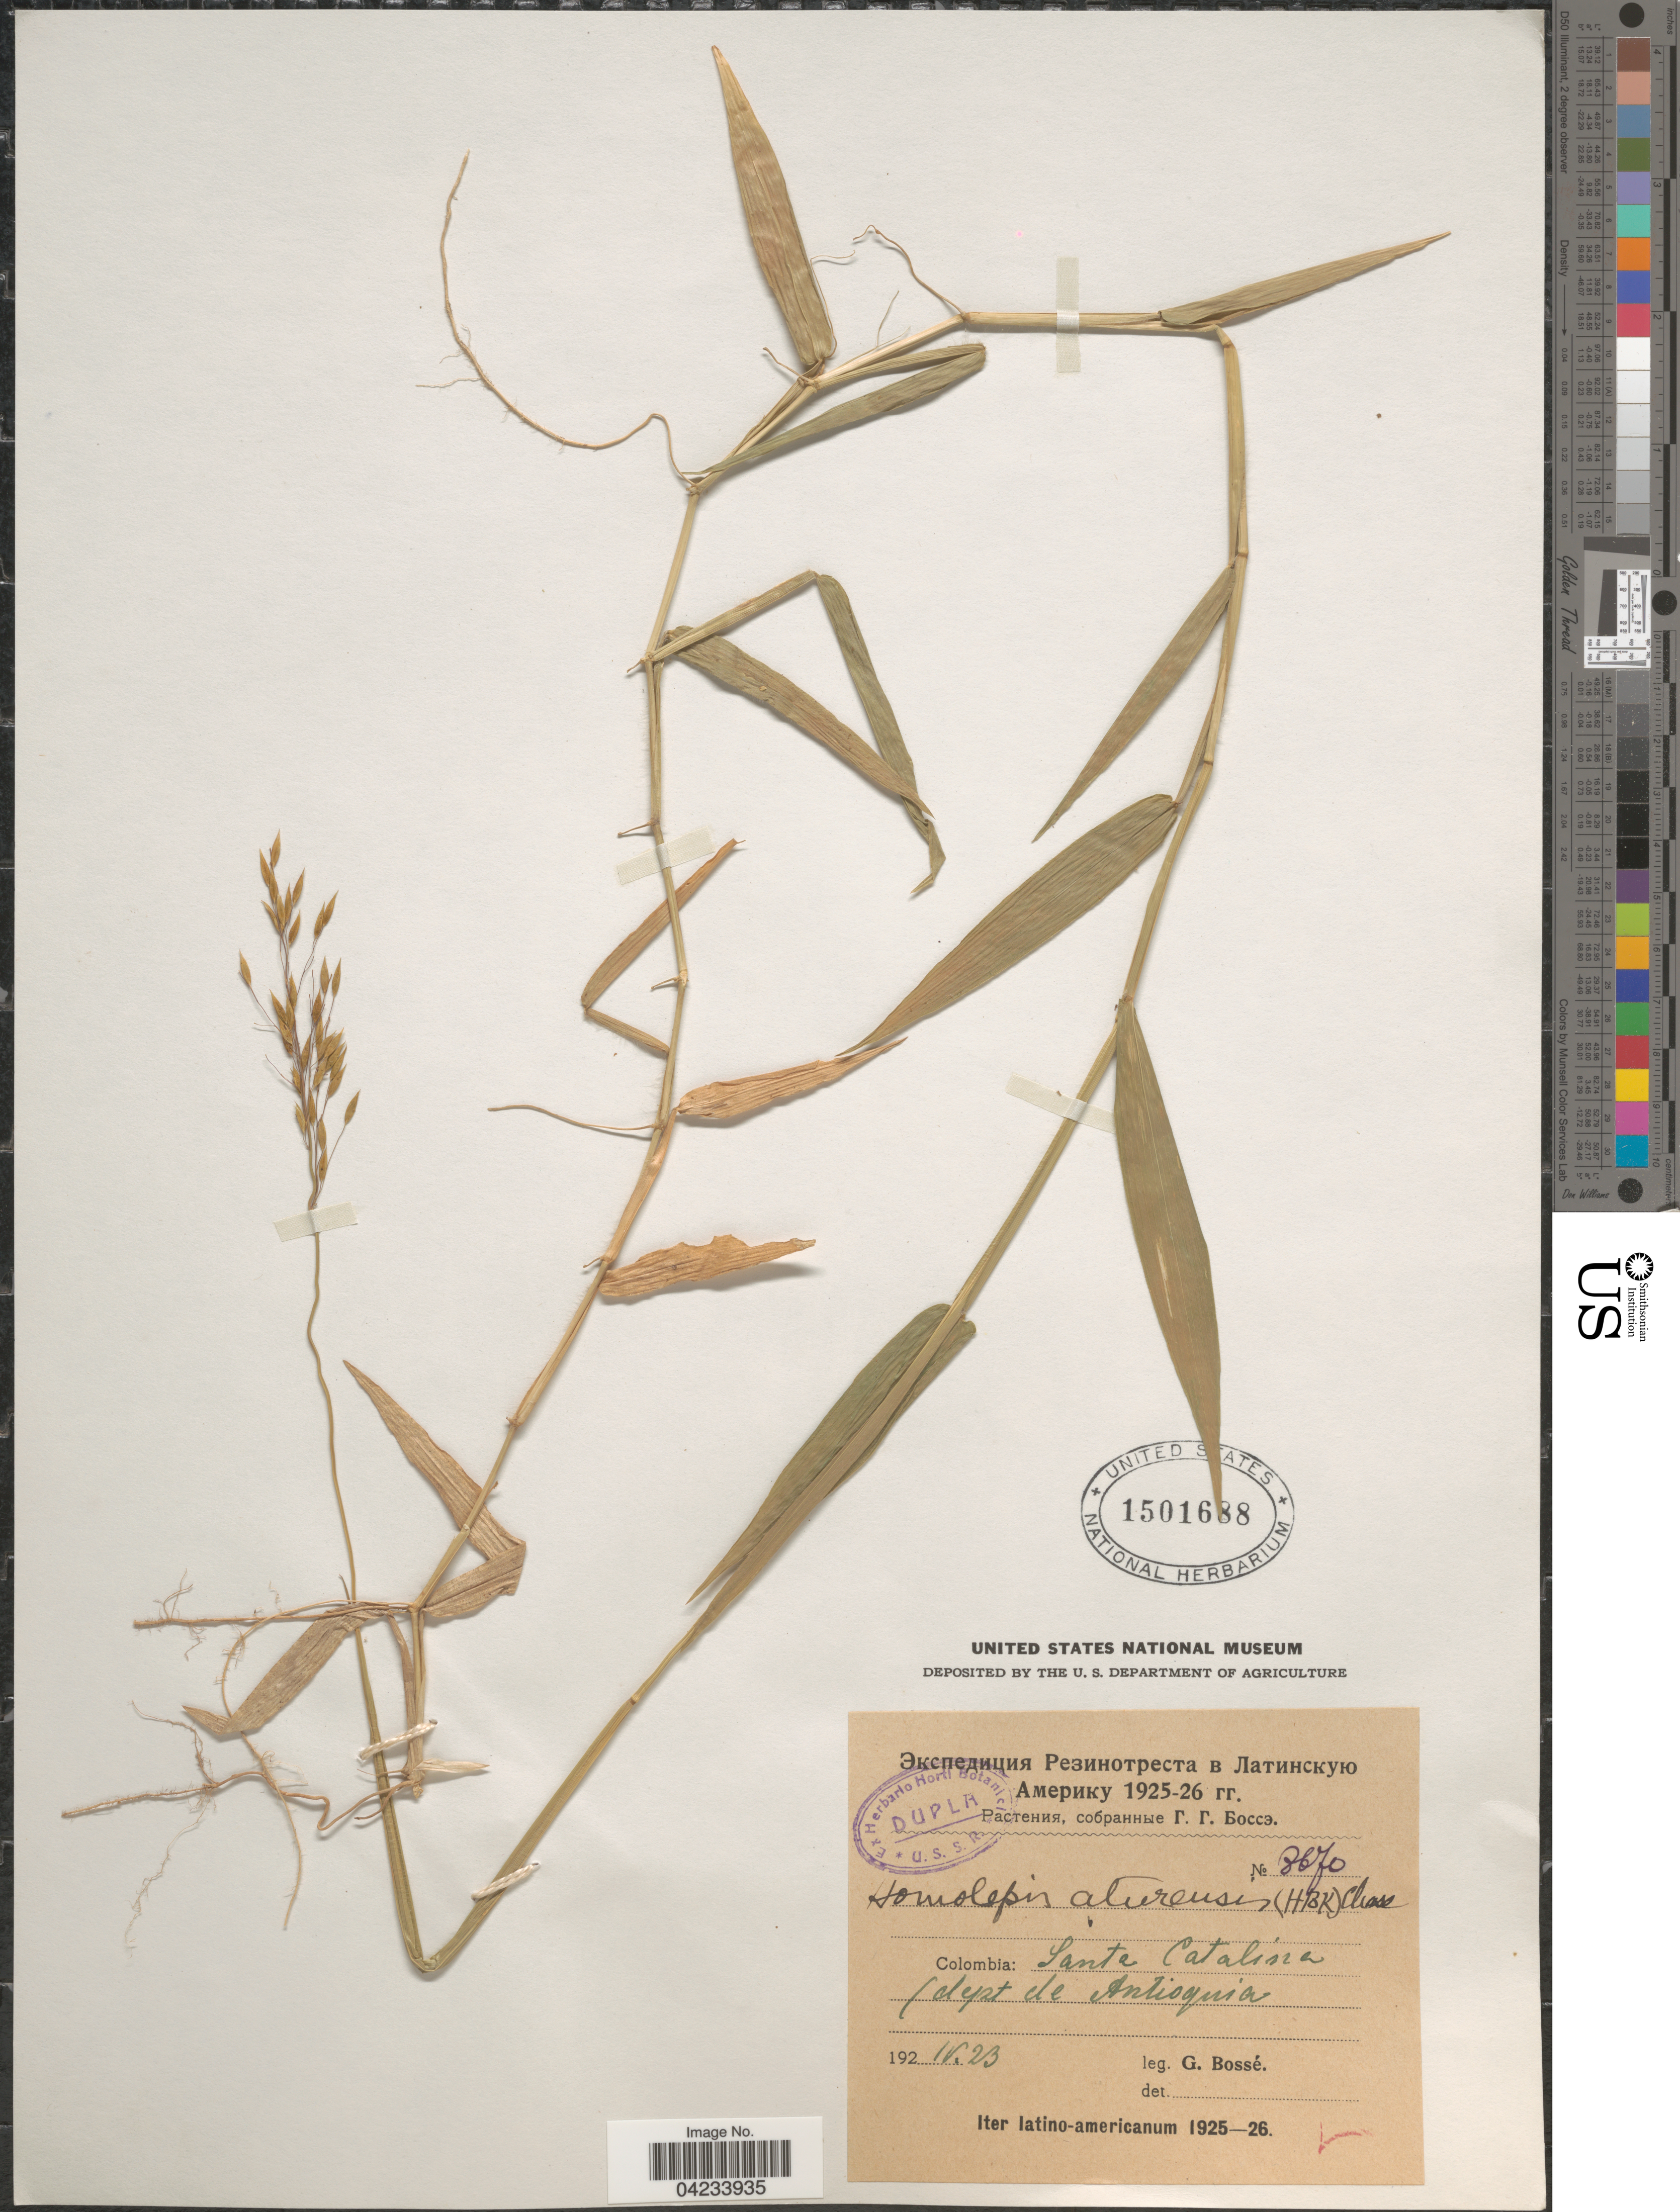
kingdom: Plantae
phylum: Tracheophyta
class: Liliopsida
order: Poales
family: Poaceae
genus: Homolepis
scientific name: Homolepis aturensis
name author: (Kunth) Chase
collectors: G. Bossé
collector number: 3670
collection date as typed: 192 IV. 23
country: Colombia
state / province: Antioquia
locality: Santa Catalina (dept de Antioquia. Iter latino-americanum 1925-26.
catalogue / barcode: US 1501688